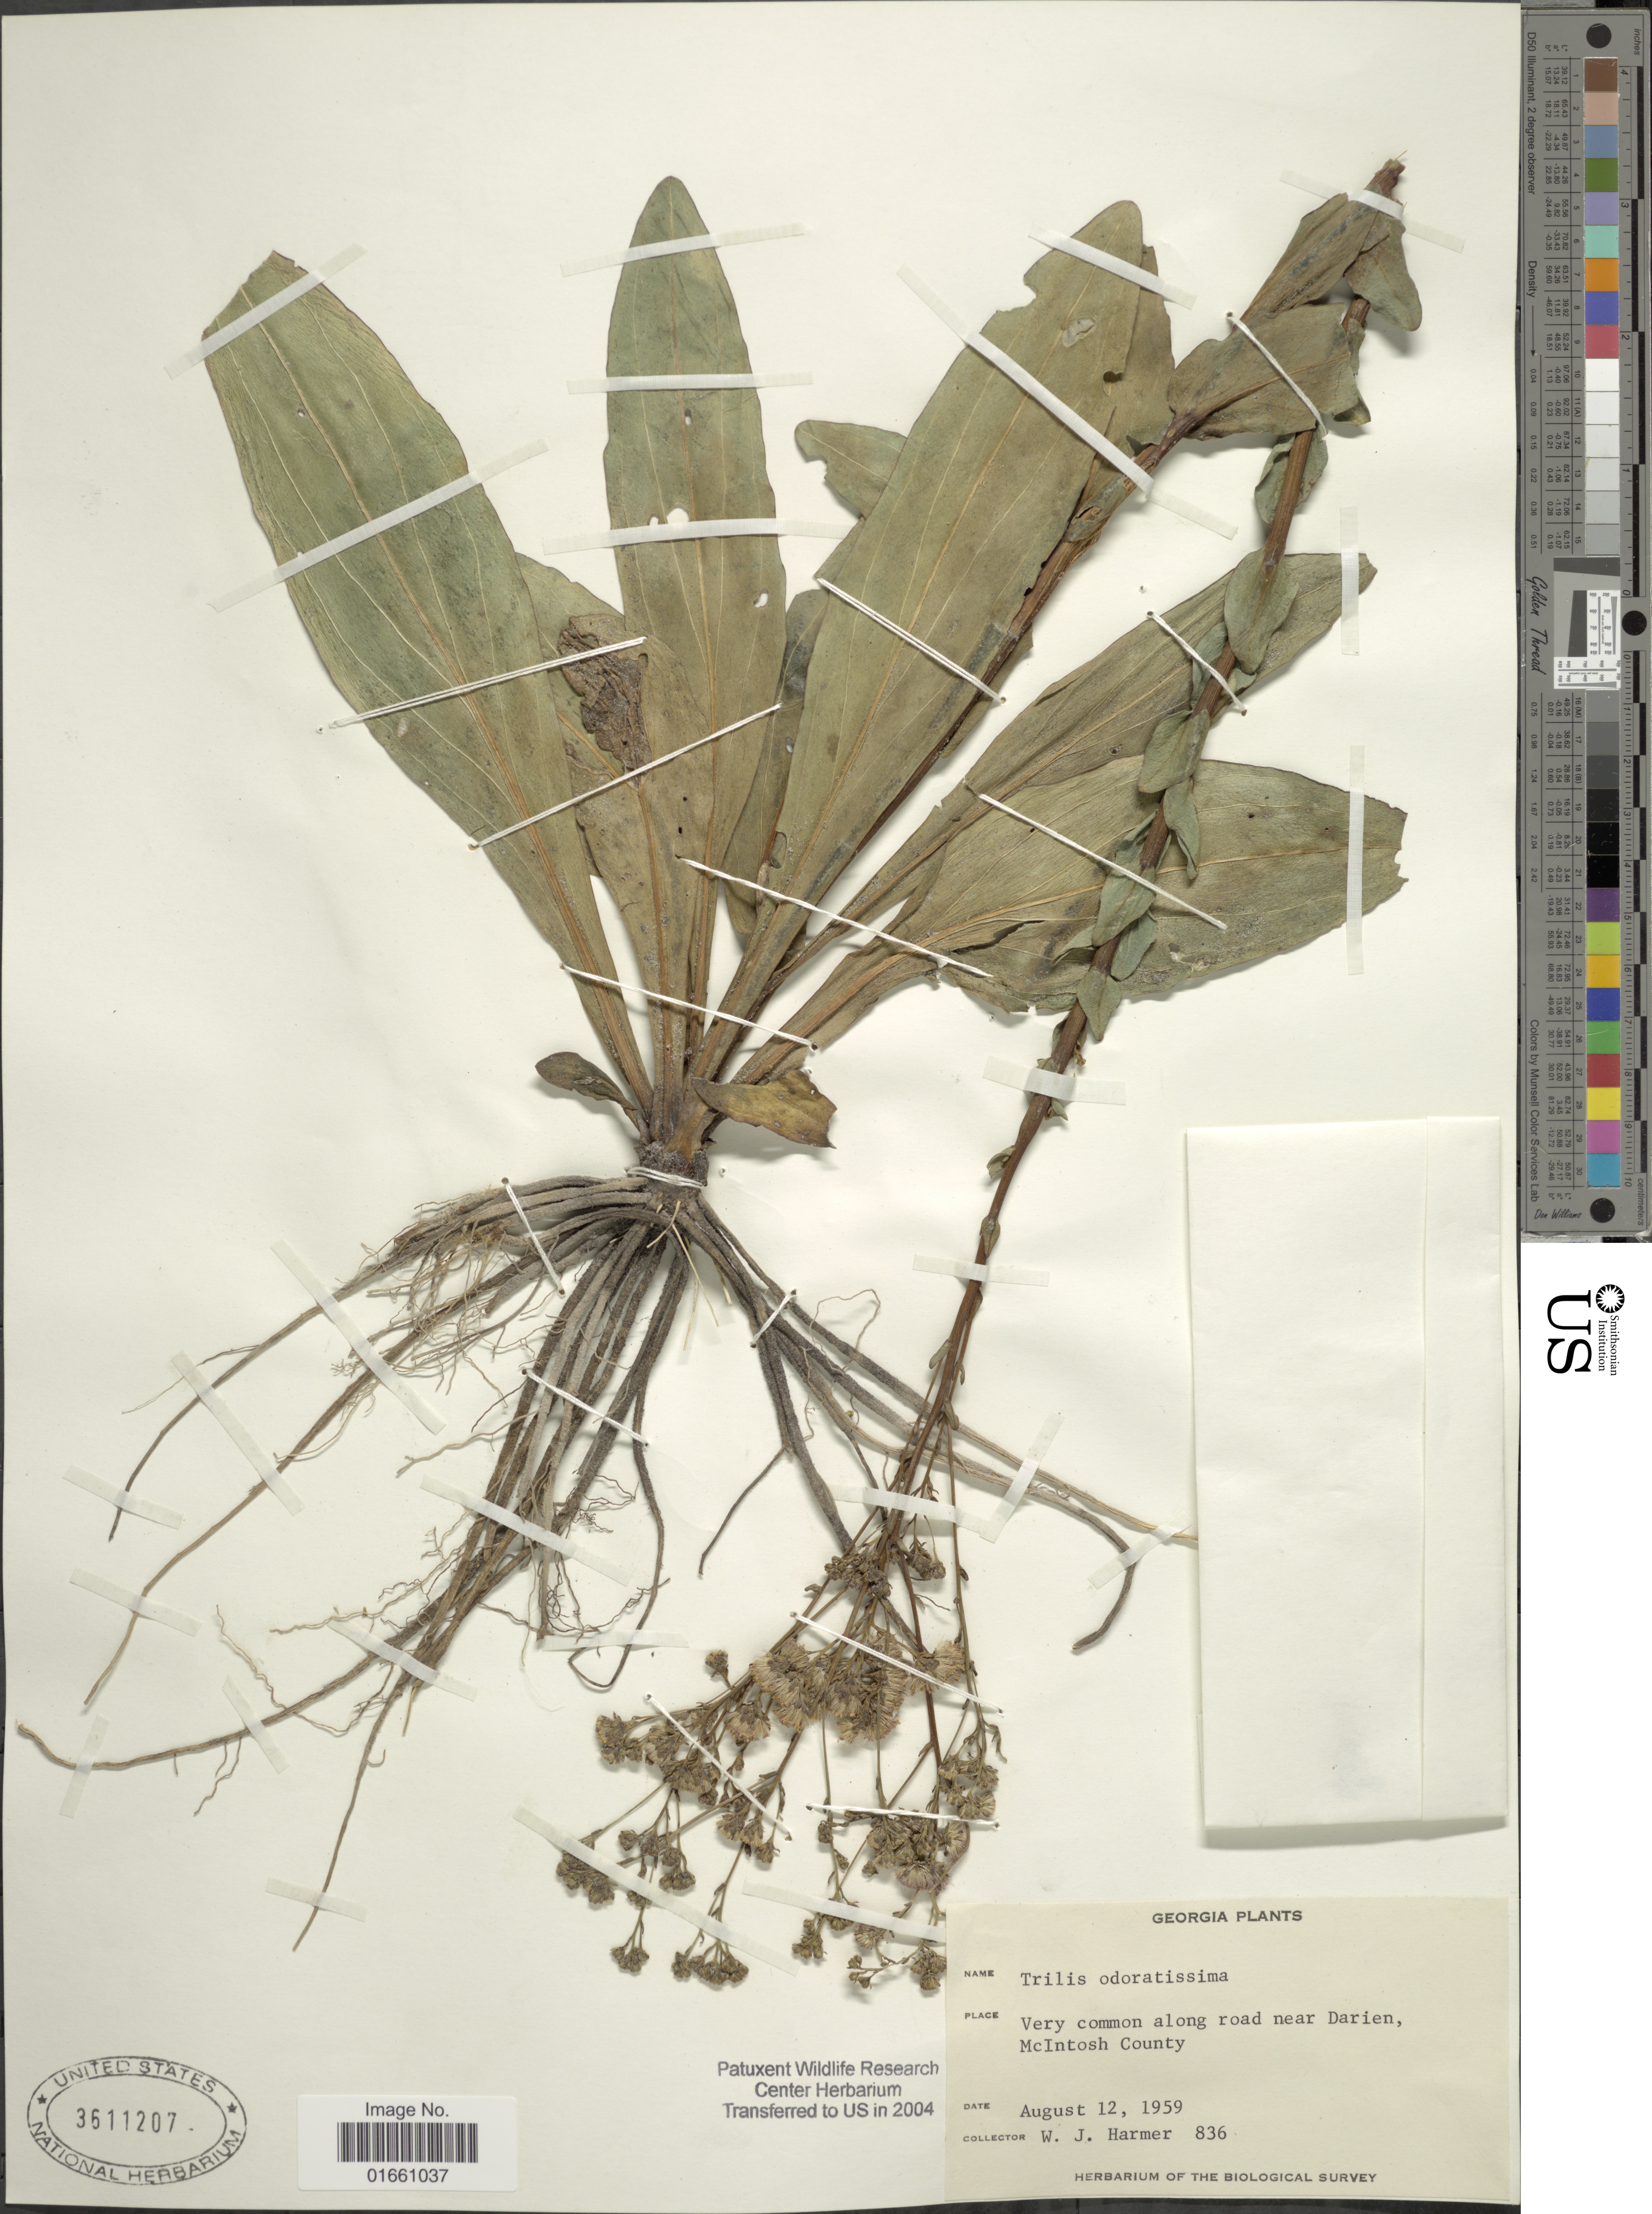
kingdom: Plantae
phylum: Tracheophyta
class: Magnoliopsida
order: Asterales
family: Asteraceae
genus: Trilisa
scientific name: Trilisa odoratissima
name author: (J.F. Gmel.) Cass.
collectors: W. Harmer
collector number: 836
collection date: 1959-08-12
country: United States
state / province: Georgia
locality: Very common along road near Darien, McIntosh County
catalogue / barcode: US 3611207